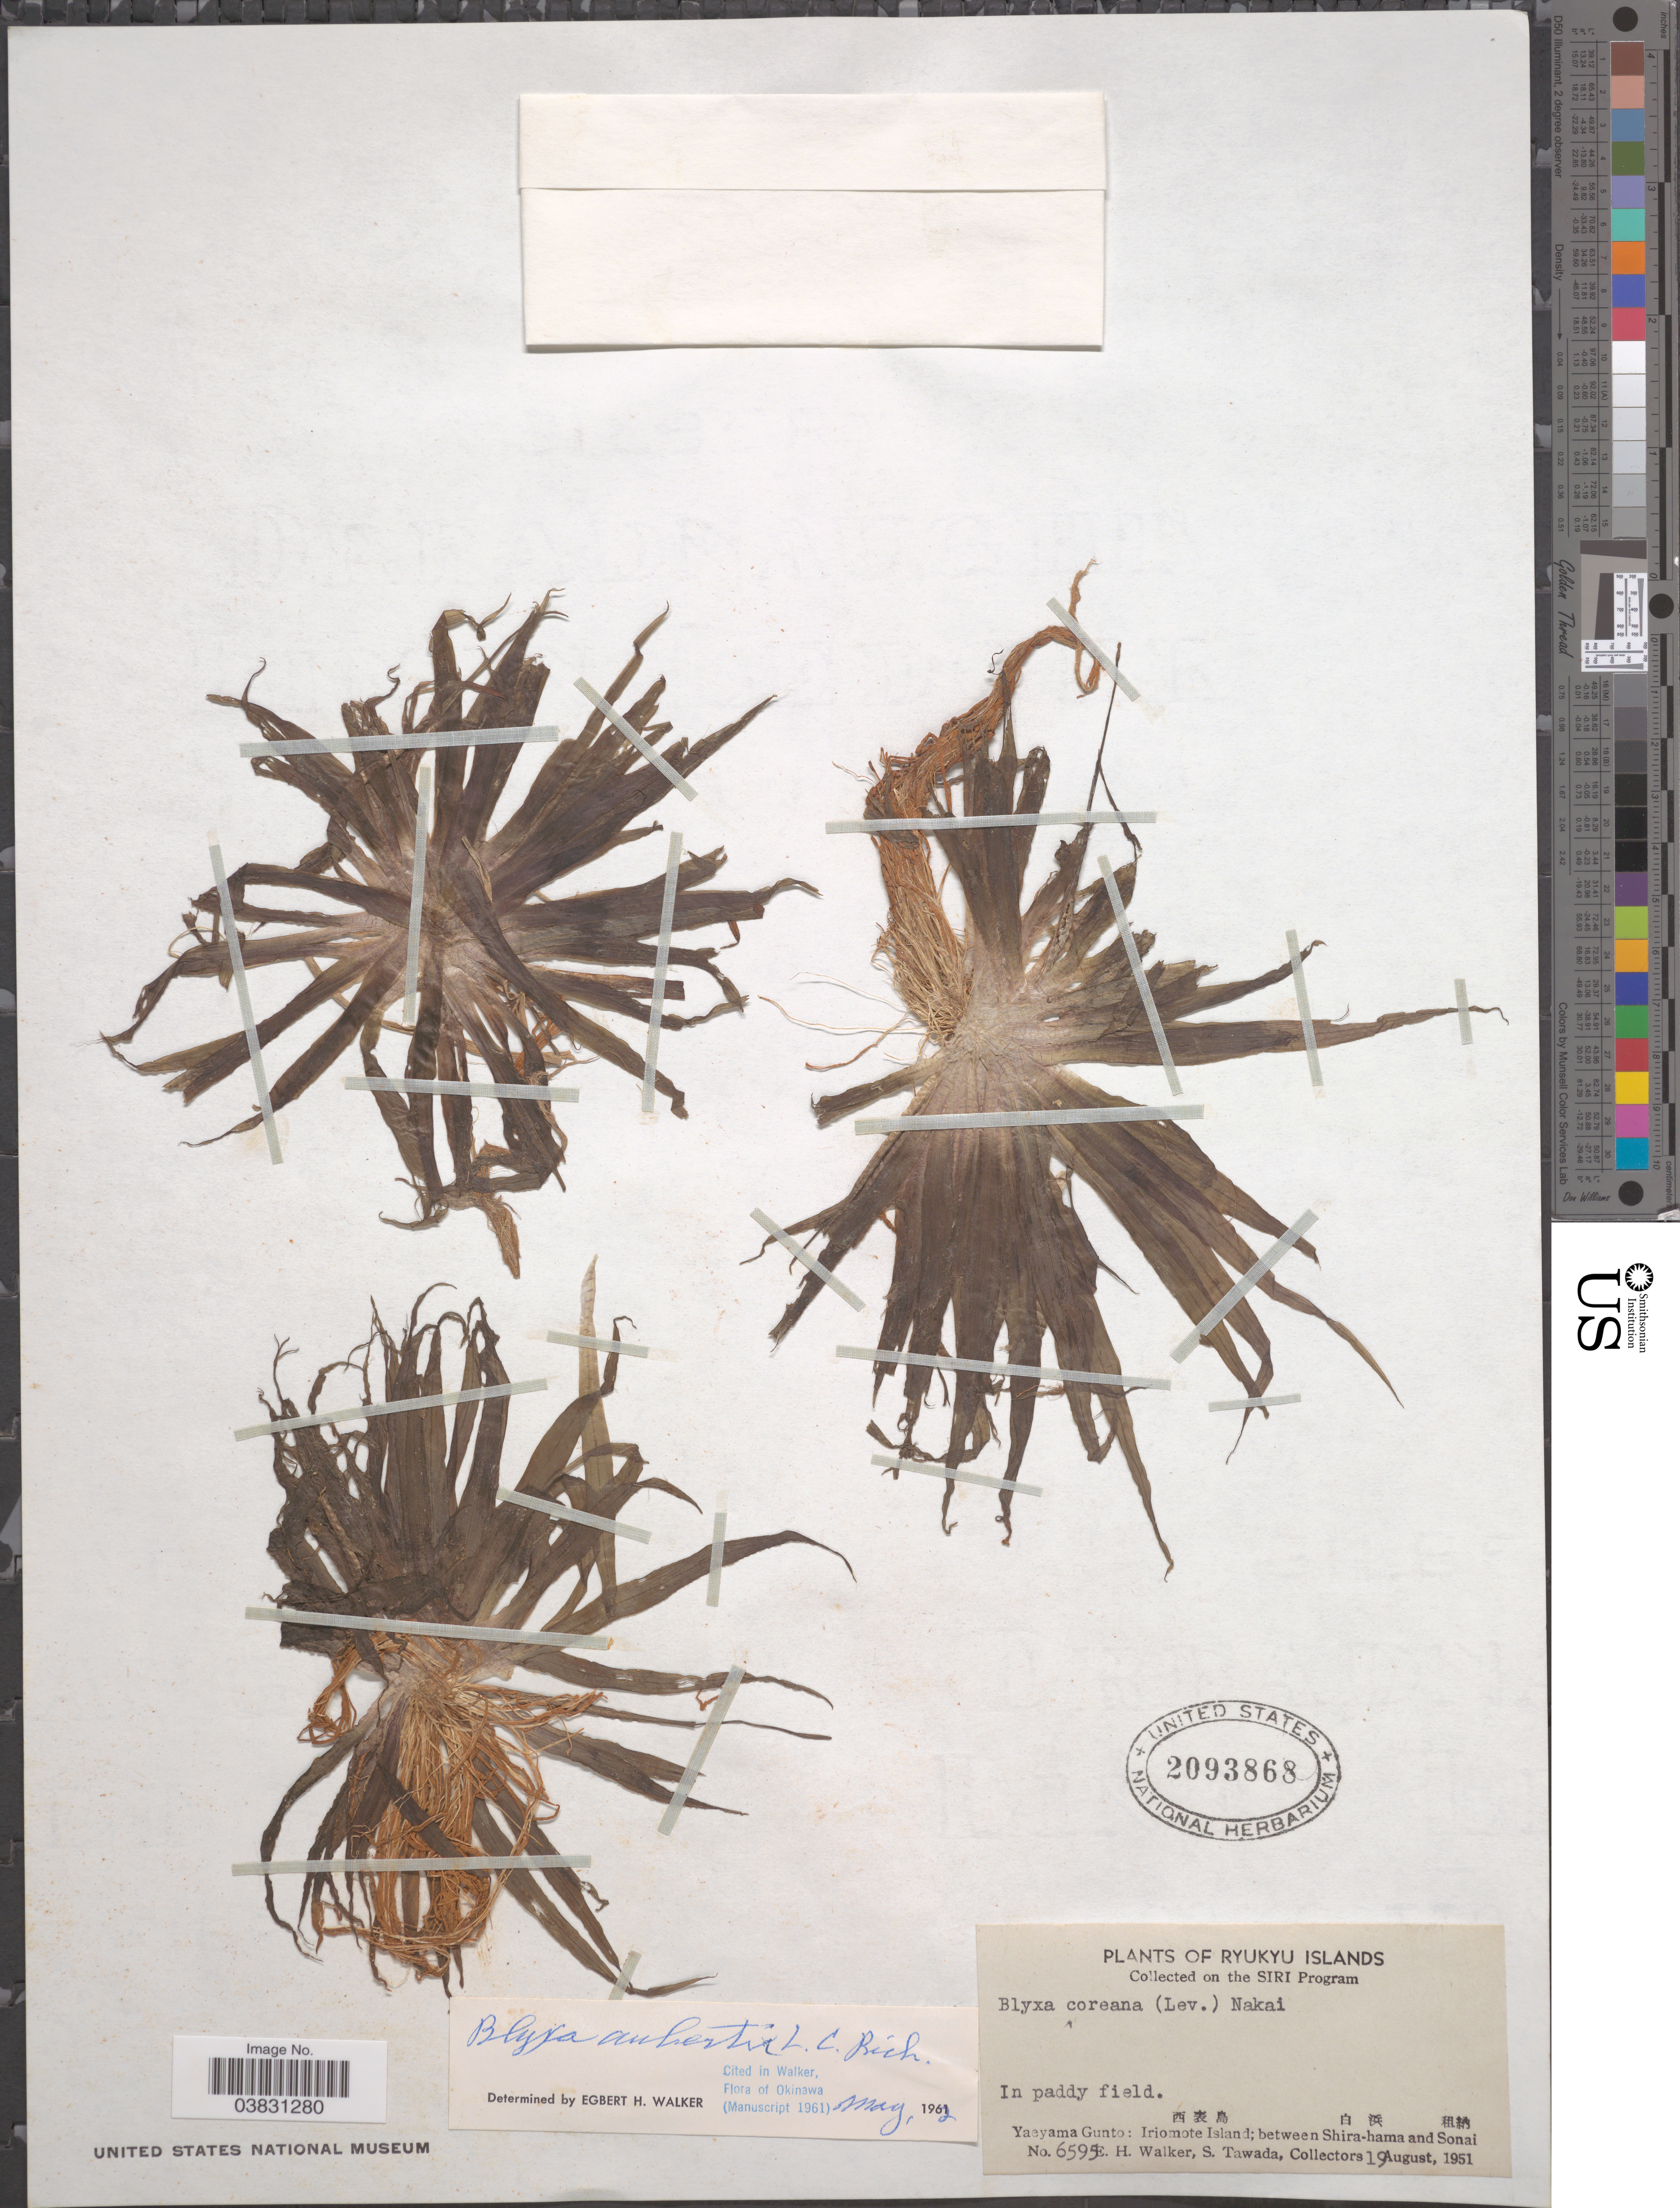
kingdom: Plantae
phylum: Tracheophyta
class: Liliopsida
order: Alismatales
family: Hydrocharitaceae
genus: Blyxa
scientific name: Blyxa aubertii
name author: Rich.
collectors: E. H. Walker & S. Tawada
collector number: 6595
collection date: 1951-08-19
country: Japan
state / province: Okinawa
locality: Ryukyu Islands. Yaeyama Gunto: Iriomote Island; between Shira-hama and Sonai.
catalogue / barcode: US 2093868